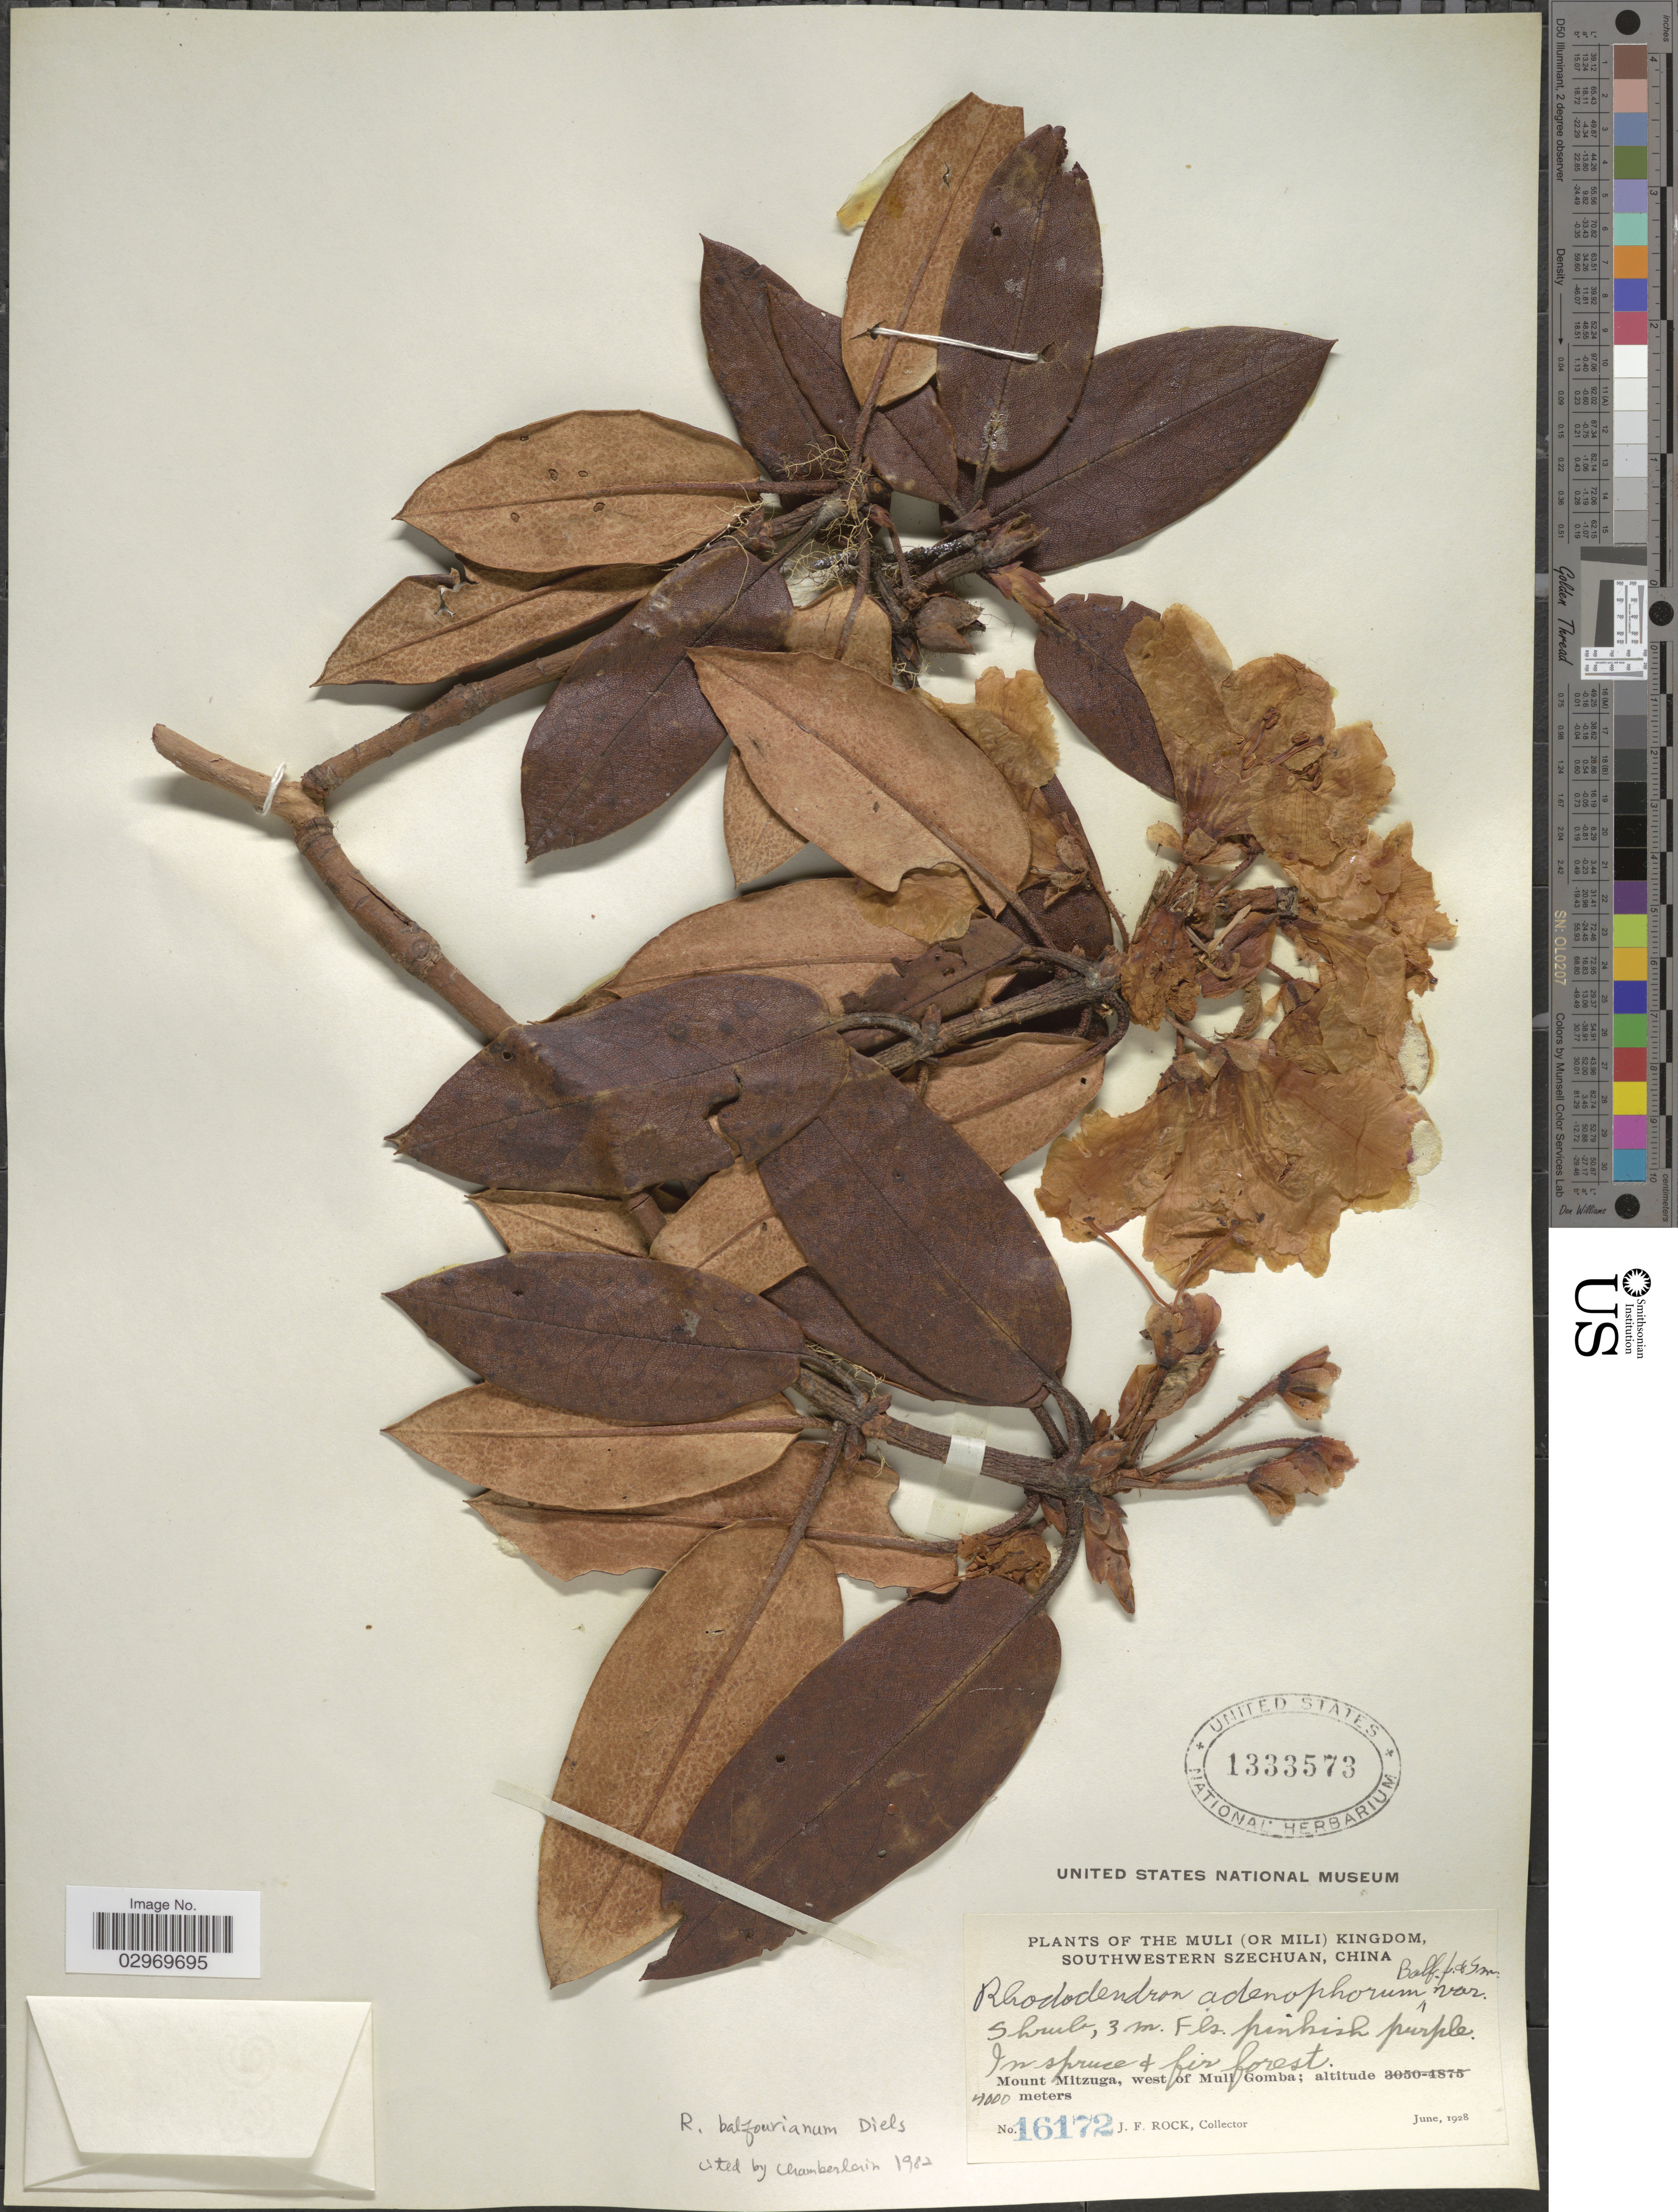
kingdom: Plantae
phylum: Tracheophyta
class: Magnoliopsida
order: Ericales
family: Ericaceae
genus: Rhododendron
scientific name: Rhododendron balfourianum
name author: Diels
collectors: J. Rock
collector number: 16172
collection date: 1928-06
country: China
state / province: Sichuan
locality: The Muli (or Mili) Kingdom, Southwestern Szechuan. Mount Mitzuga, west of Muli Gomba.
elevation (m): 4000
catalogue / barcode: US 1333573